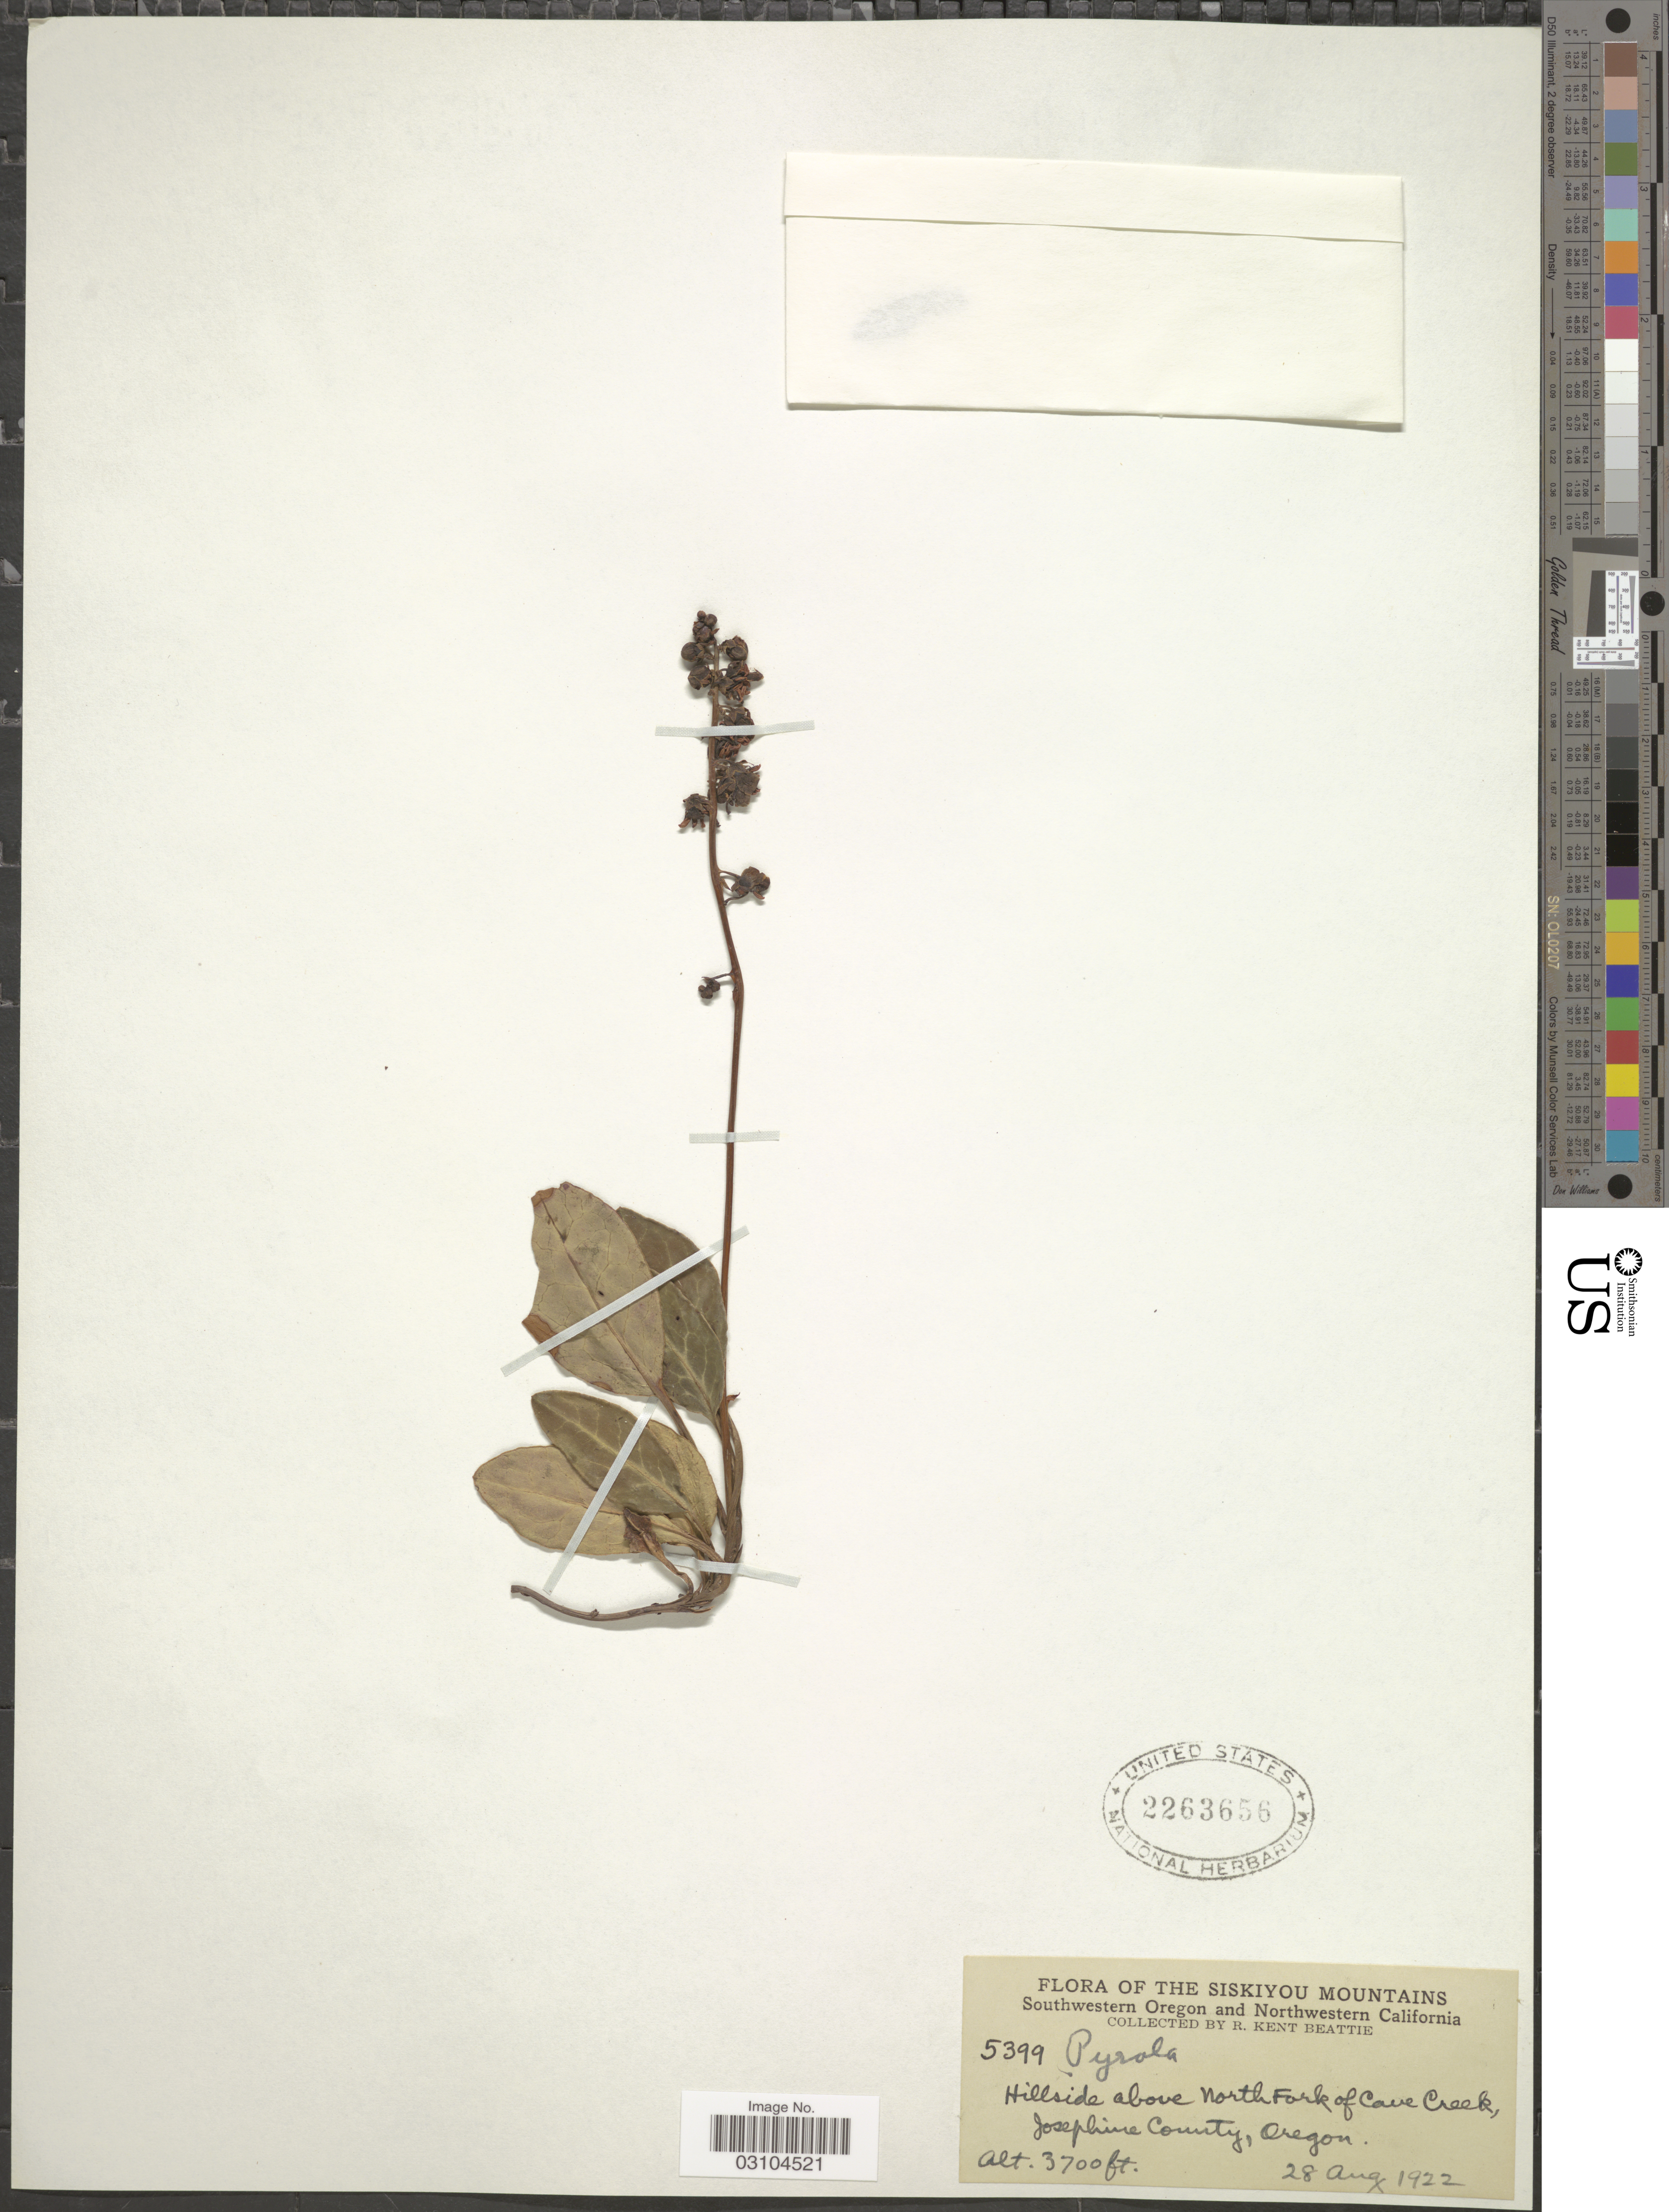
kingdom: Plantae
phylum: Tracheophyta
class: Magnoliopsida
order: Ericales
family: Ericaceae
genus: Pyrola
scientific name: Pyrola sp.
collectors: R. K. Beattie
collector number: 5399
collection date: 1922-08-28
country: United States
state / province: Oregon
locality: The Siskiyou Mountains. Southwestern Oregon. Hillside above North Fork of Cave Creek, Josephine County.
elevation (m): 1128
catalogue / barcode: US 2263656